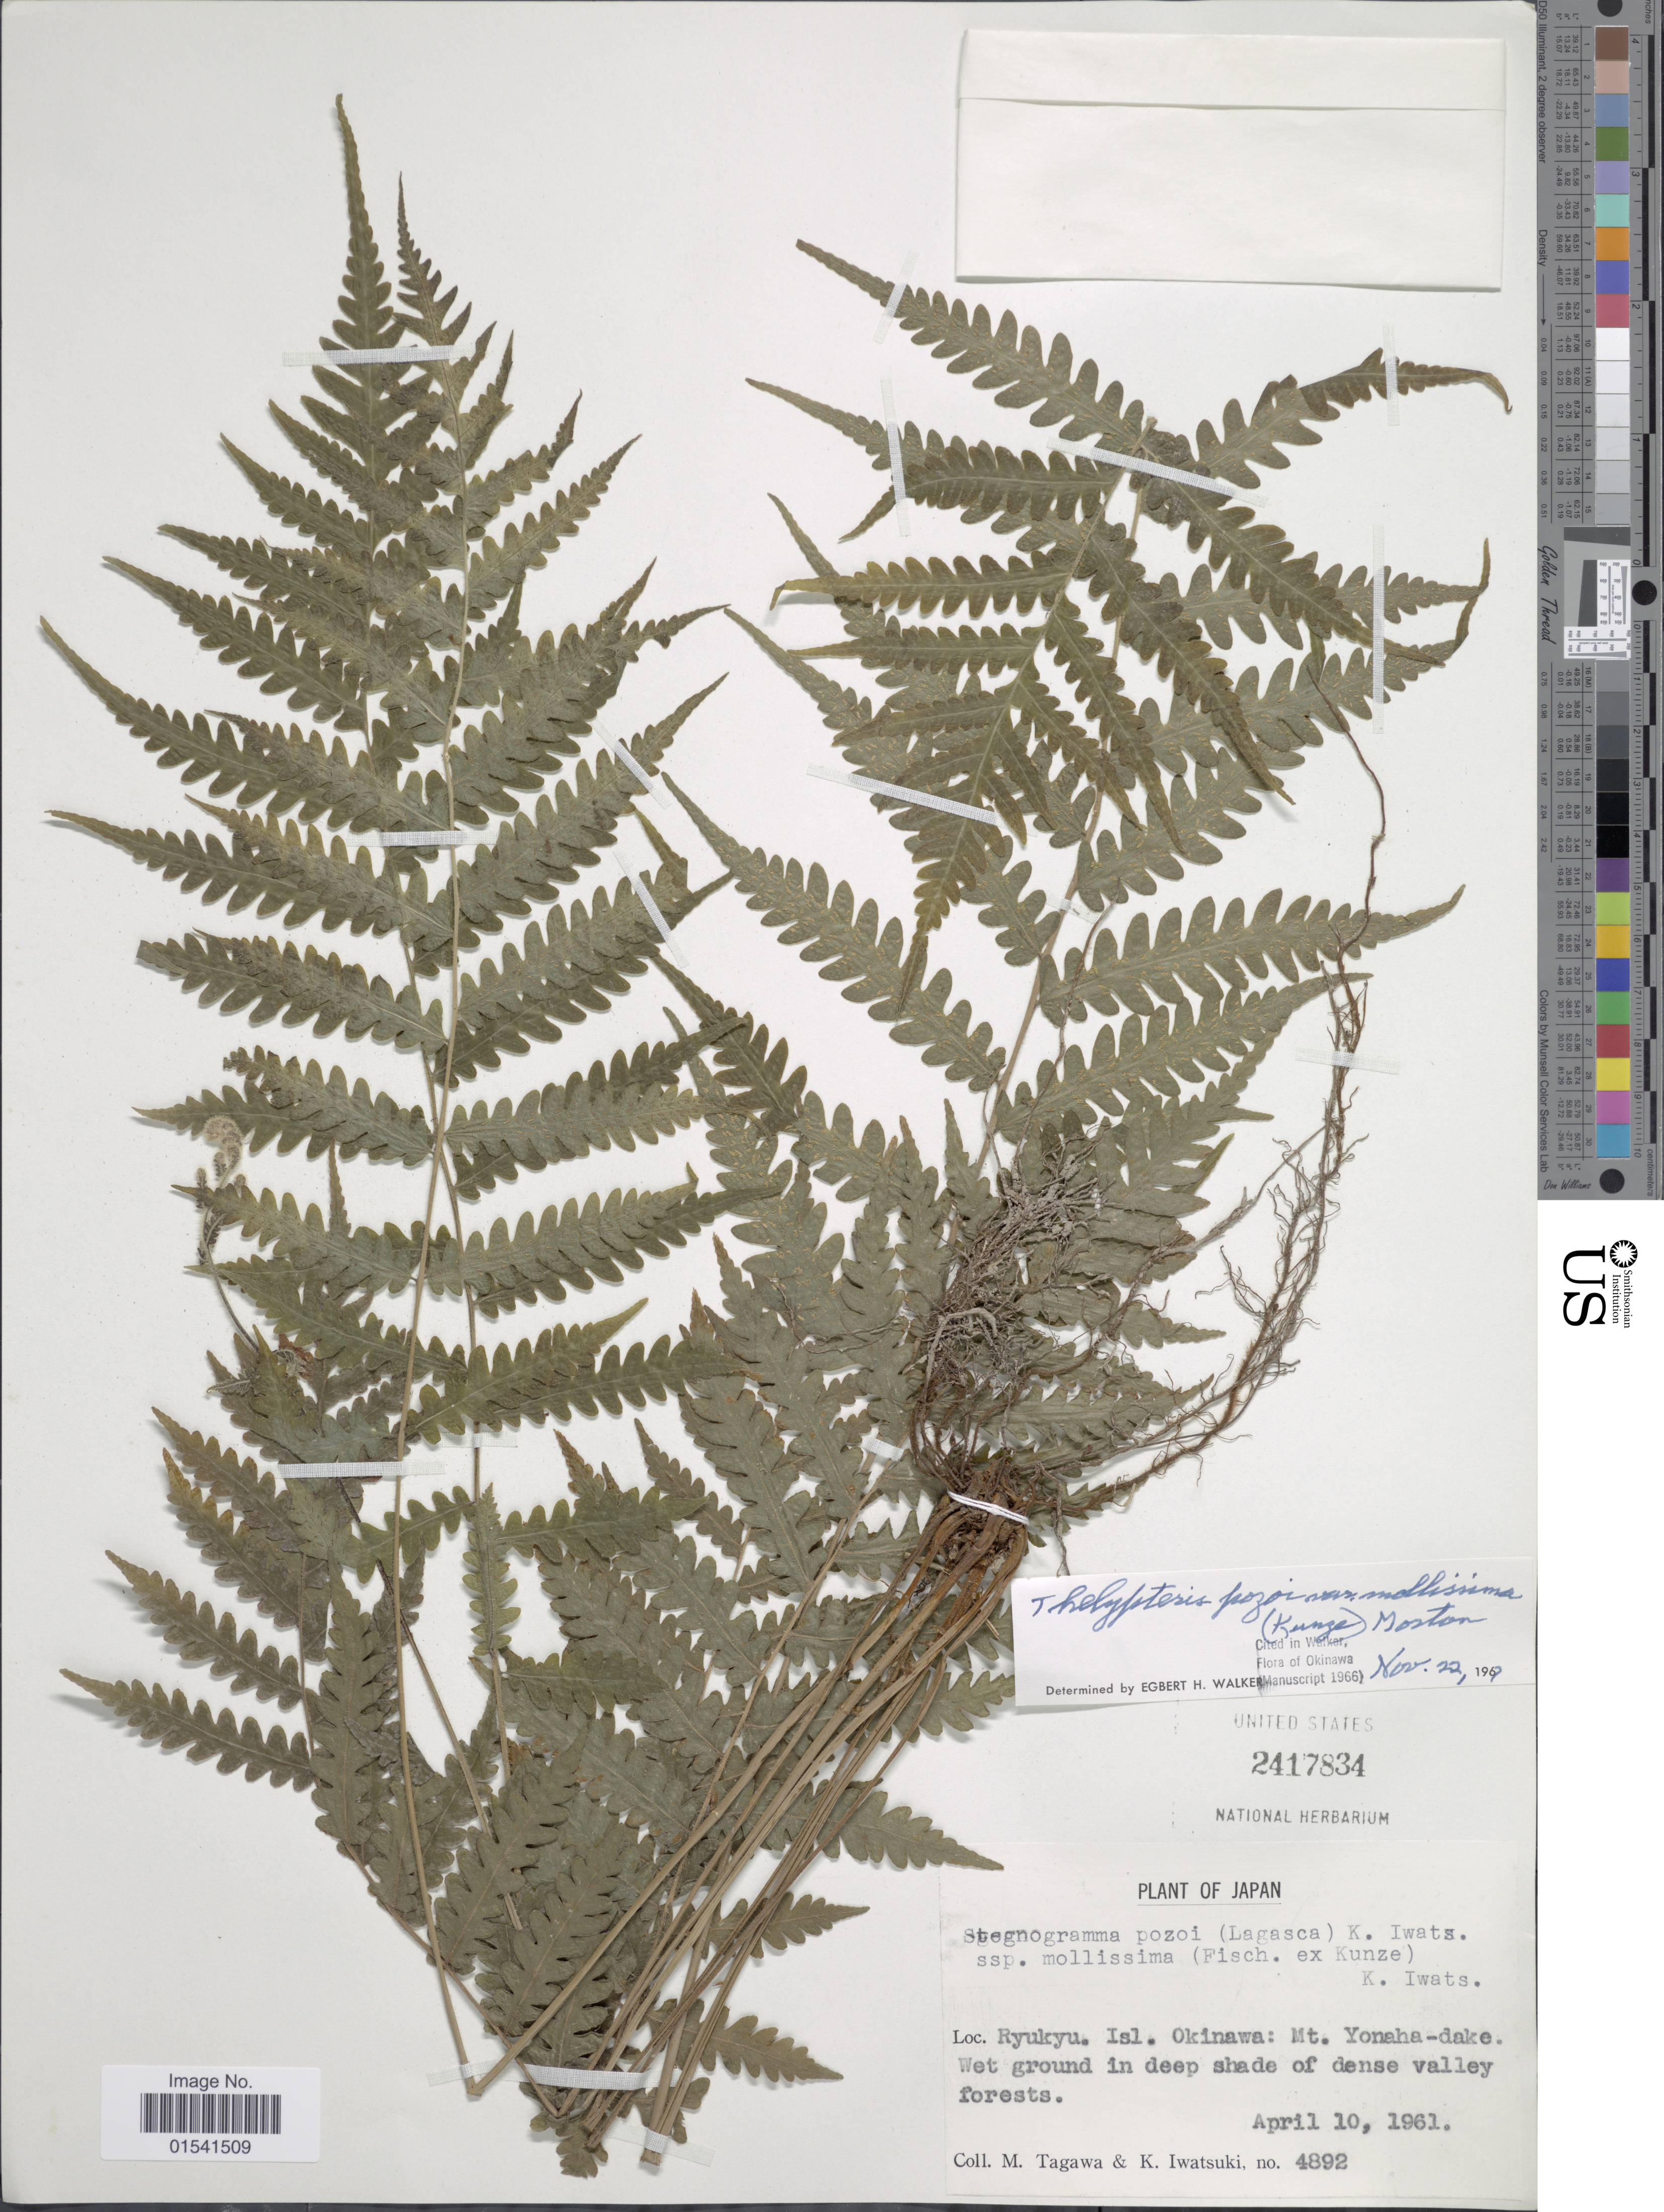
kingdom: Plantae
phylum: Tracheophyta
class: Polypodiopsida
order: Polypodiales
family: Thelypteridaceae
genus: Stegnogramma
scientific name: Stegnogramma mollissima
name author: (Fisch. ex Kunze) Fraser-Jenk.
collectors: M. Tagawa & K. Iwatsuki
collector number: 4892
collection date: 1961-04-10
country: Japan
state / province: Okinawa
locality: Ryukyu. Isl. Okinawa: Mt. Yonaha-dake. Wet ground in deep shade of dense valley forests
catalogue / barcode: US 2417834